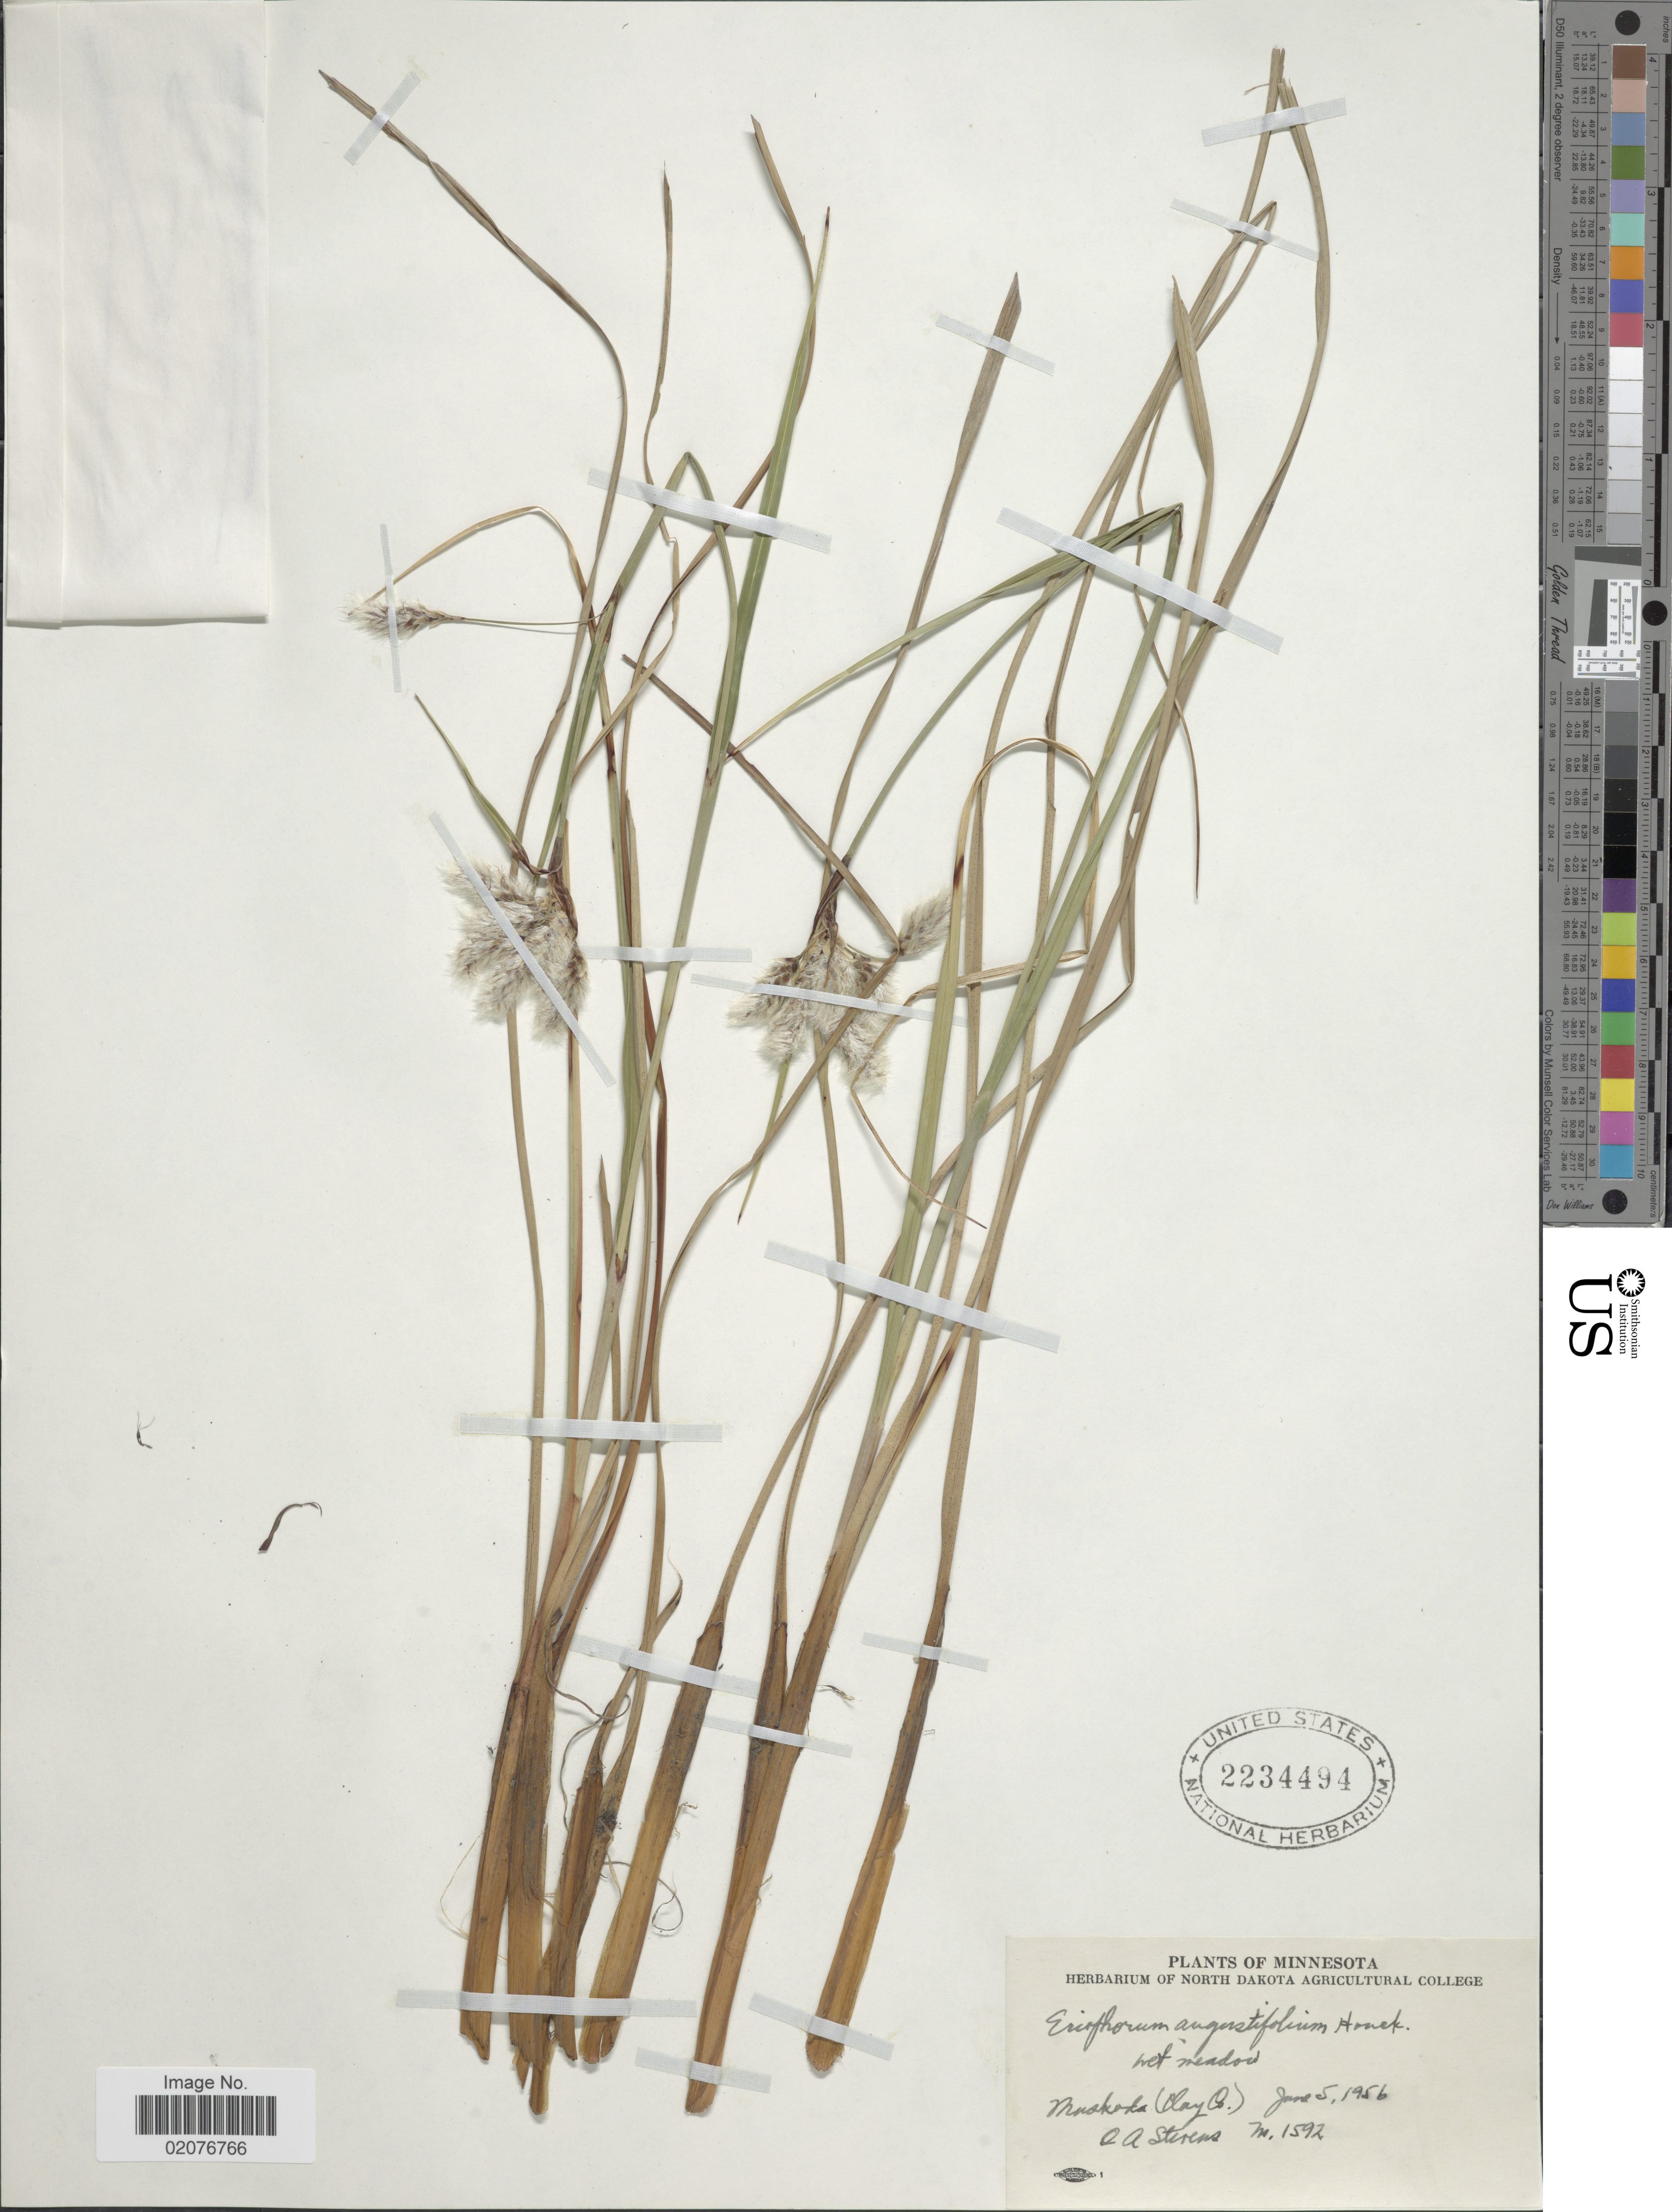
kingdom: Plantae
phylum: Tracheophyta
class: Liliopsida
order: Poales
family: Cyperaceae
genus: Eriophorum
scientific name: Eriophorum angustifolium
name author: Honck.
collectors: O. A. Stevens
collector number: M.1592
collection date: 1956-06-05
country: United States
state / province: Minnesota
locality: Wet meadows, Muokoka (Clay Co)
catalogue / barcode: US 2234494